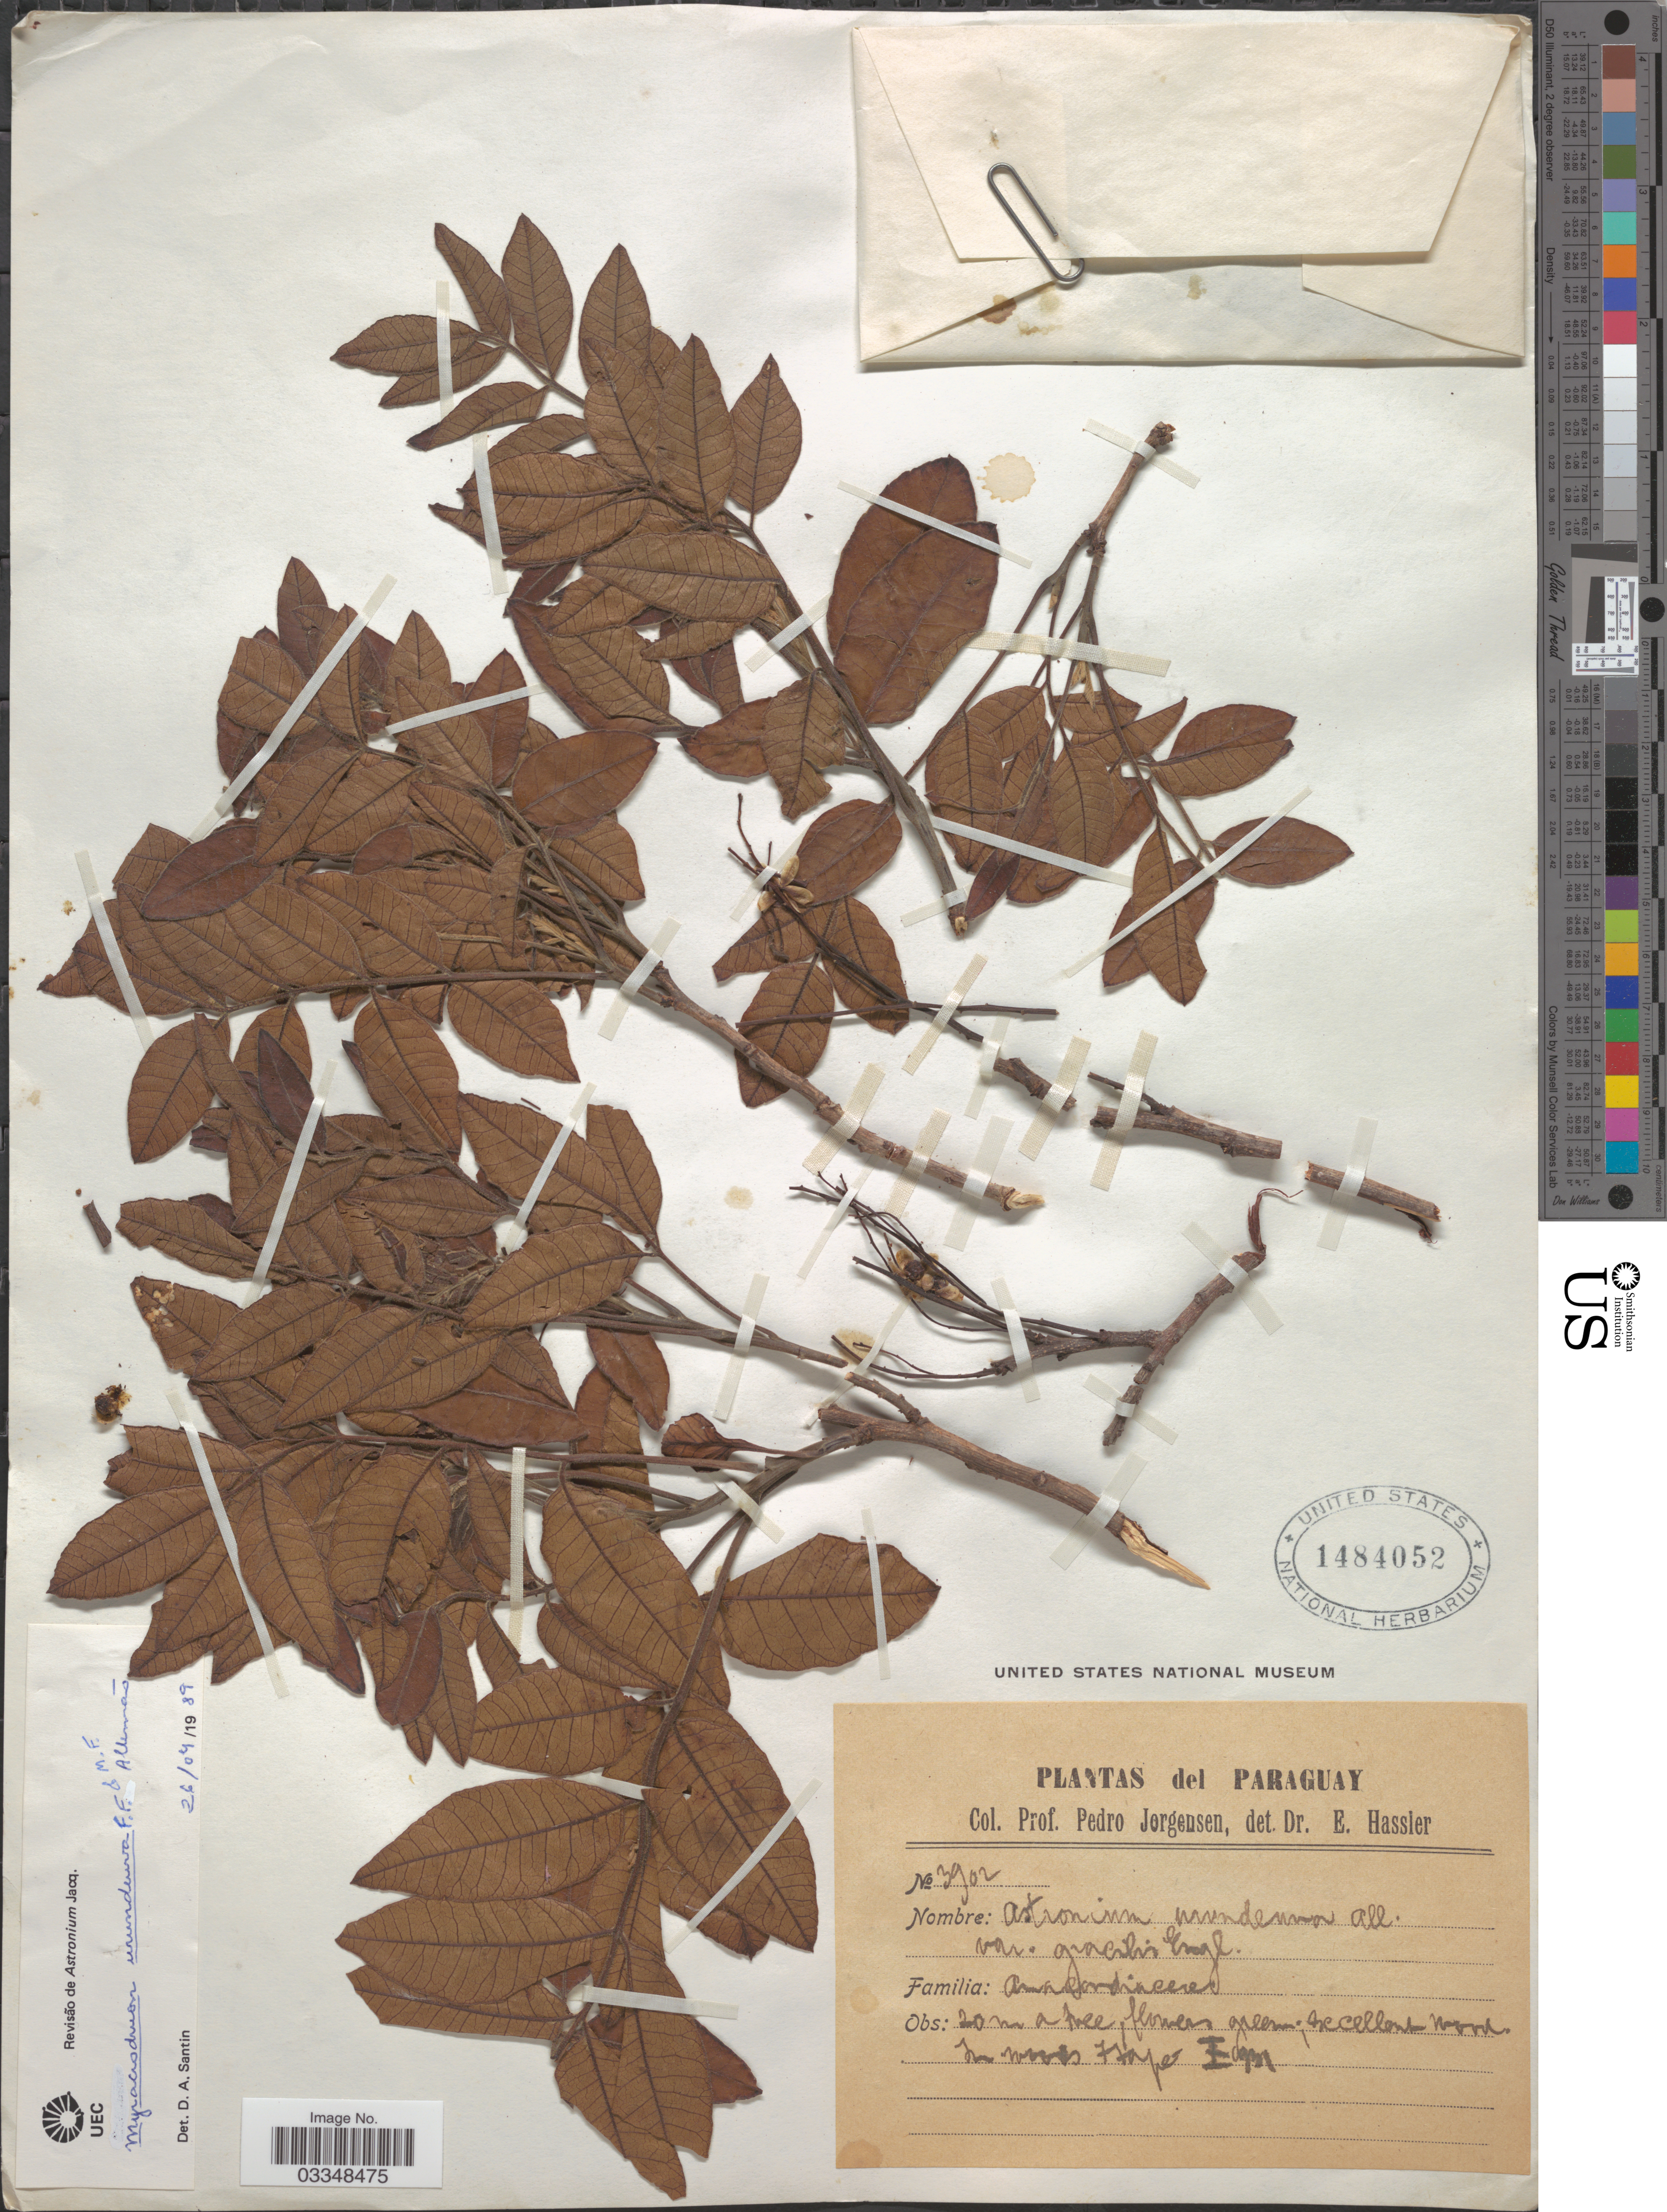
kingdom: Plantae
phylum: Tracheophyta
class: Magnoliopsida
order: Sapindales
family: Anacardiaceae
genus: Myracrodruon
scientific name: Myracrodruon urundeuva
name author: Allemão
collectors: P. Jörgensen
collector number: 3902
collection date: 1931-01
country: Paraguay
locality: In woods Itape.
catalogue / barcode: US 1484052